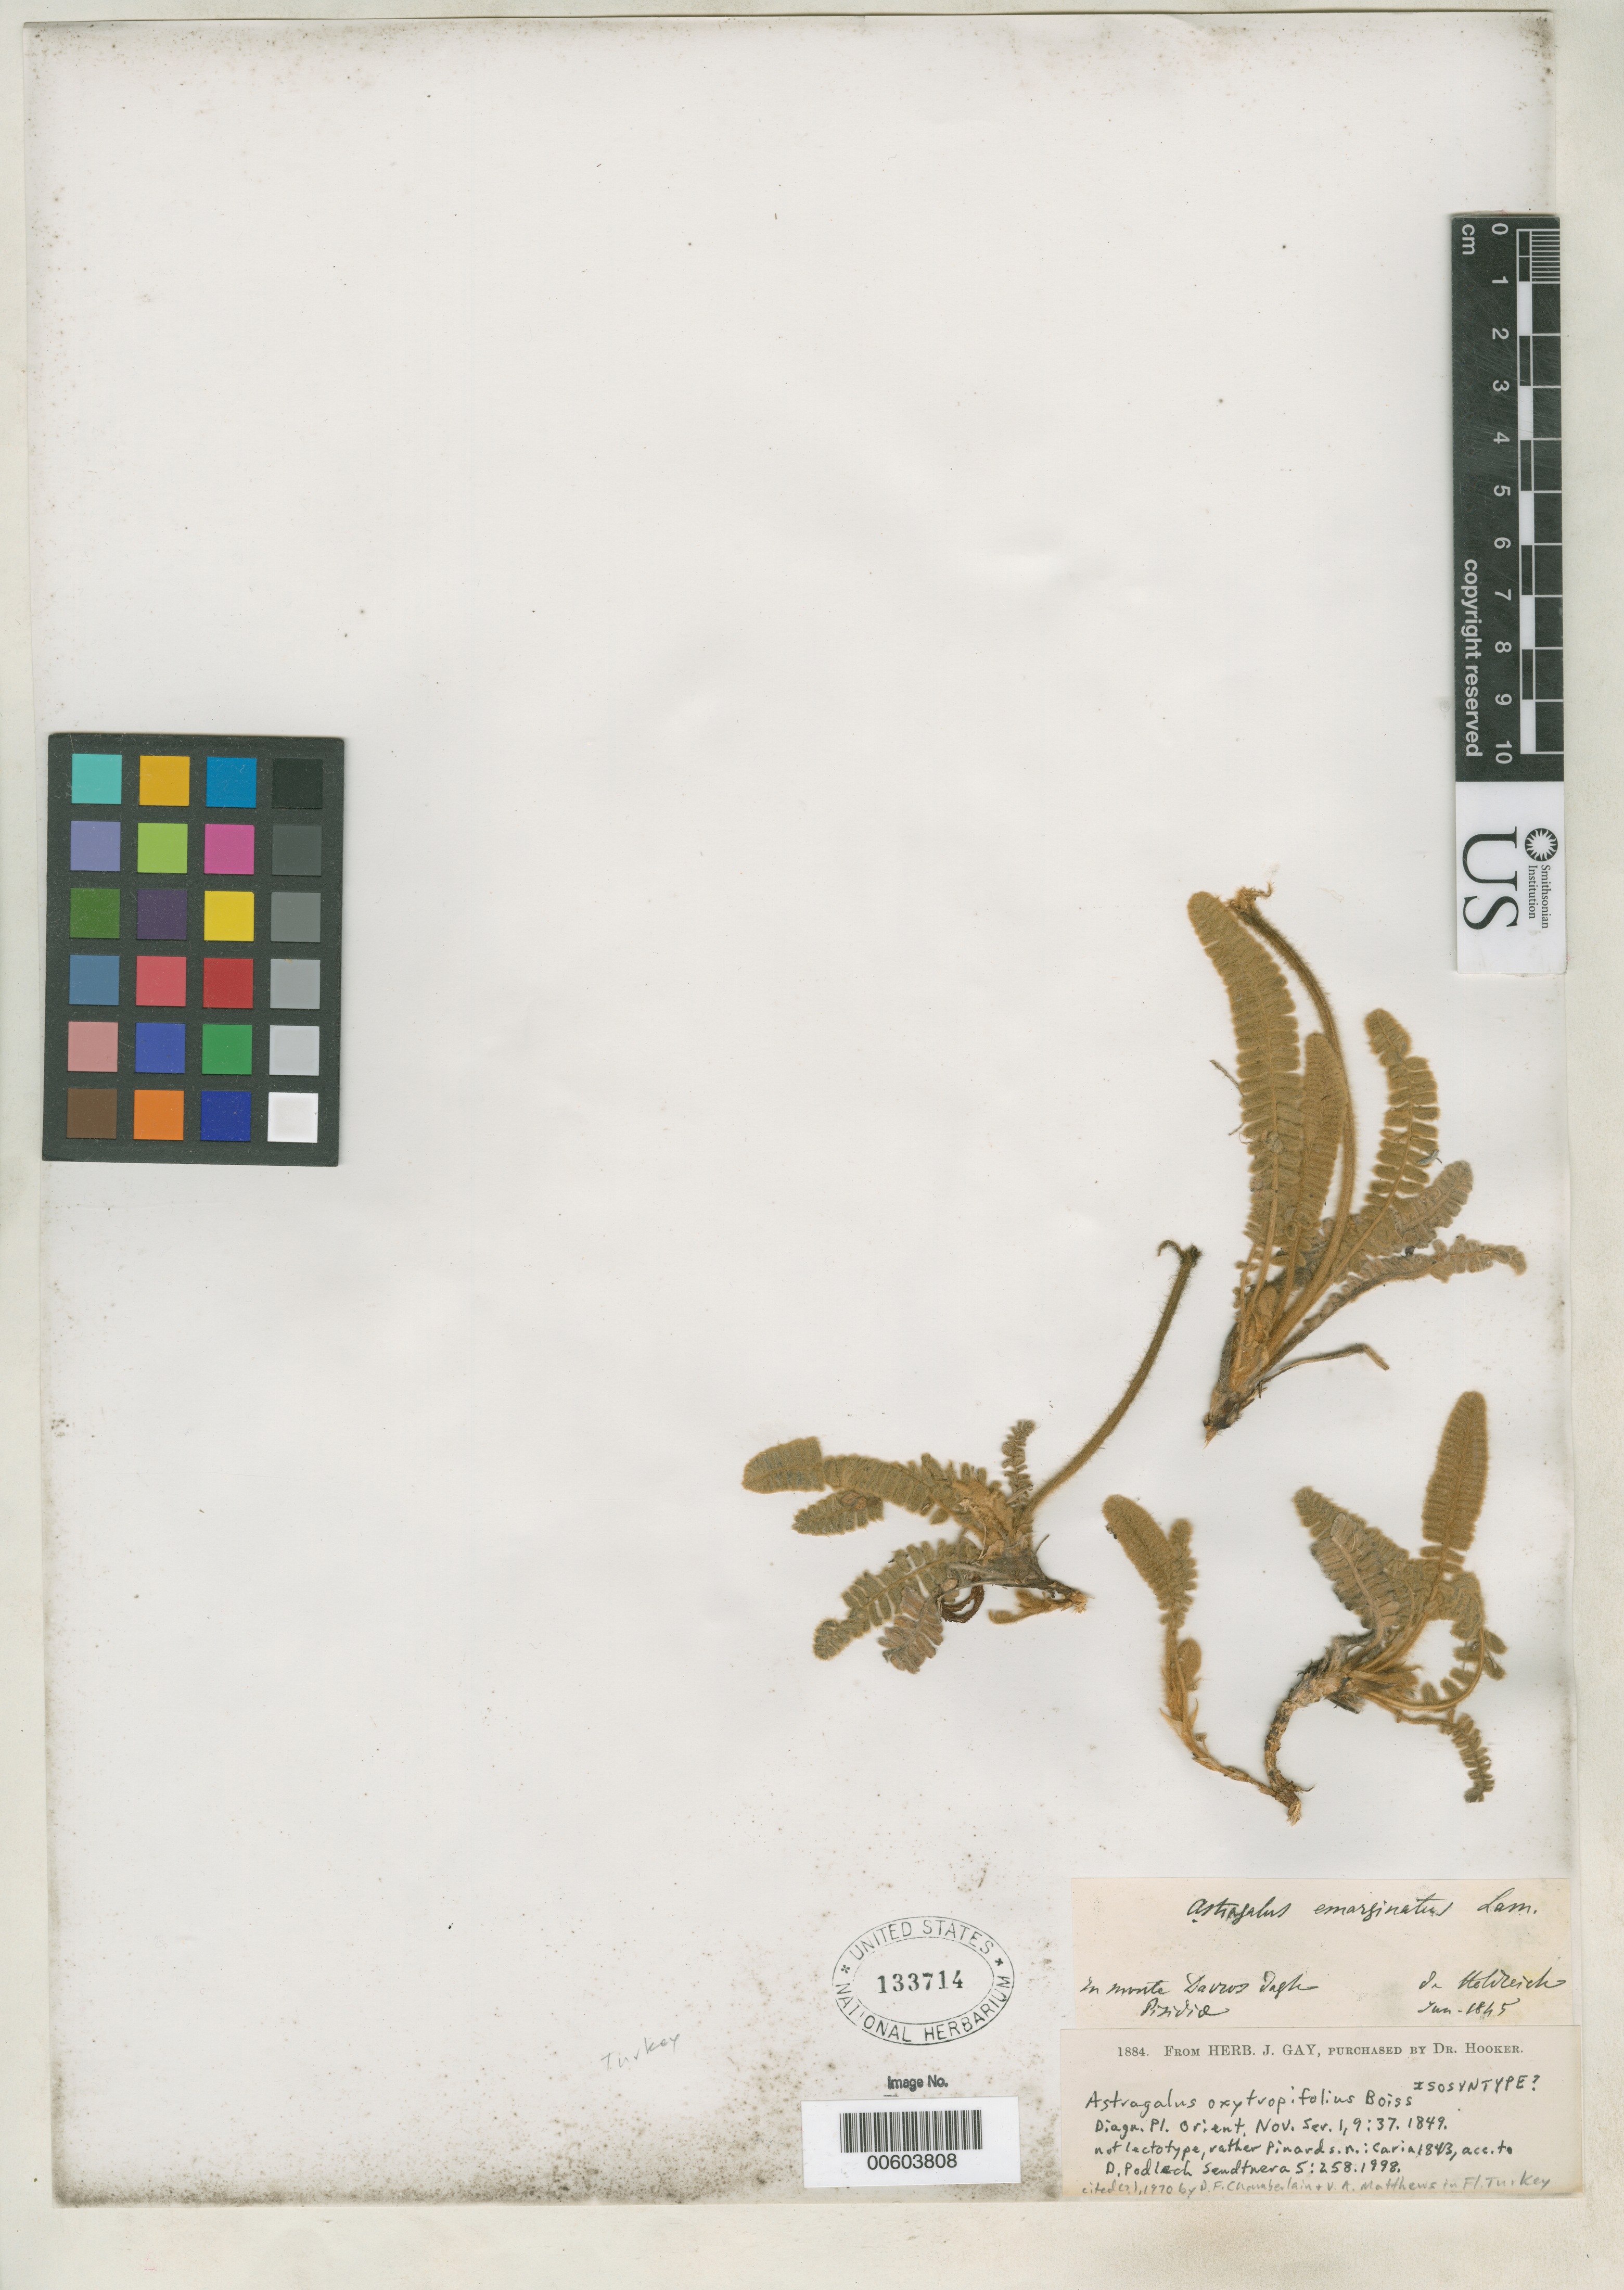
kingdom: Plantae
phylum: Tracheophyta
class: Magnoliopsida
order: Fabales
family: Fabaceae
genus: Astragalus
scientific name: Astragalus oxytropifolius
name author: Boiss.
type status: Possible Isosyntype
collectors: T. H. von Heldreich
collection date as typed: Jun 1845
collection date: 1845-06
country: Turkey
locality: In Monte Davos Daph, Piride.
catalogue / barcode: US 133714